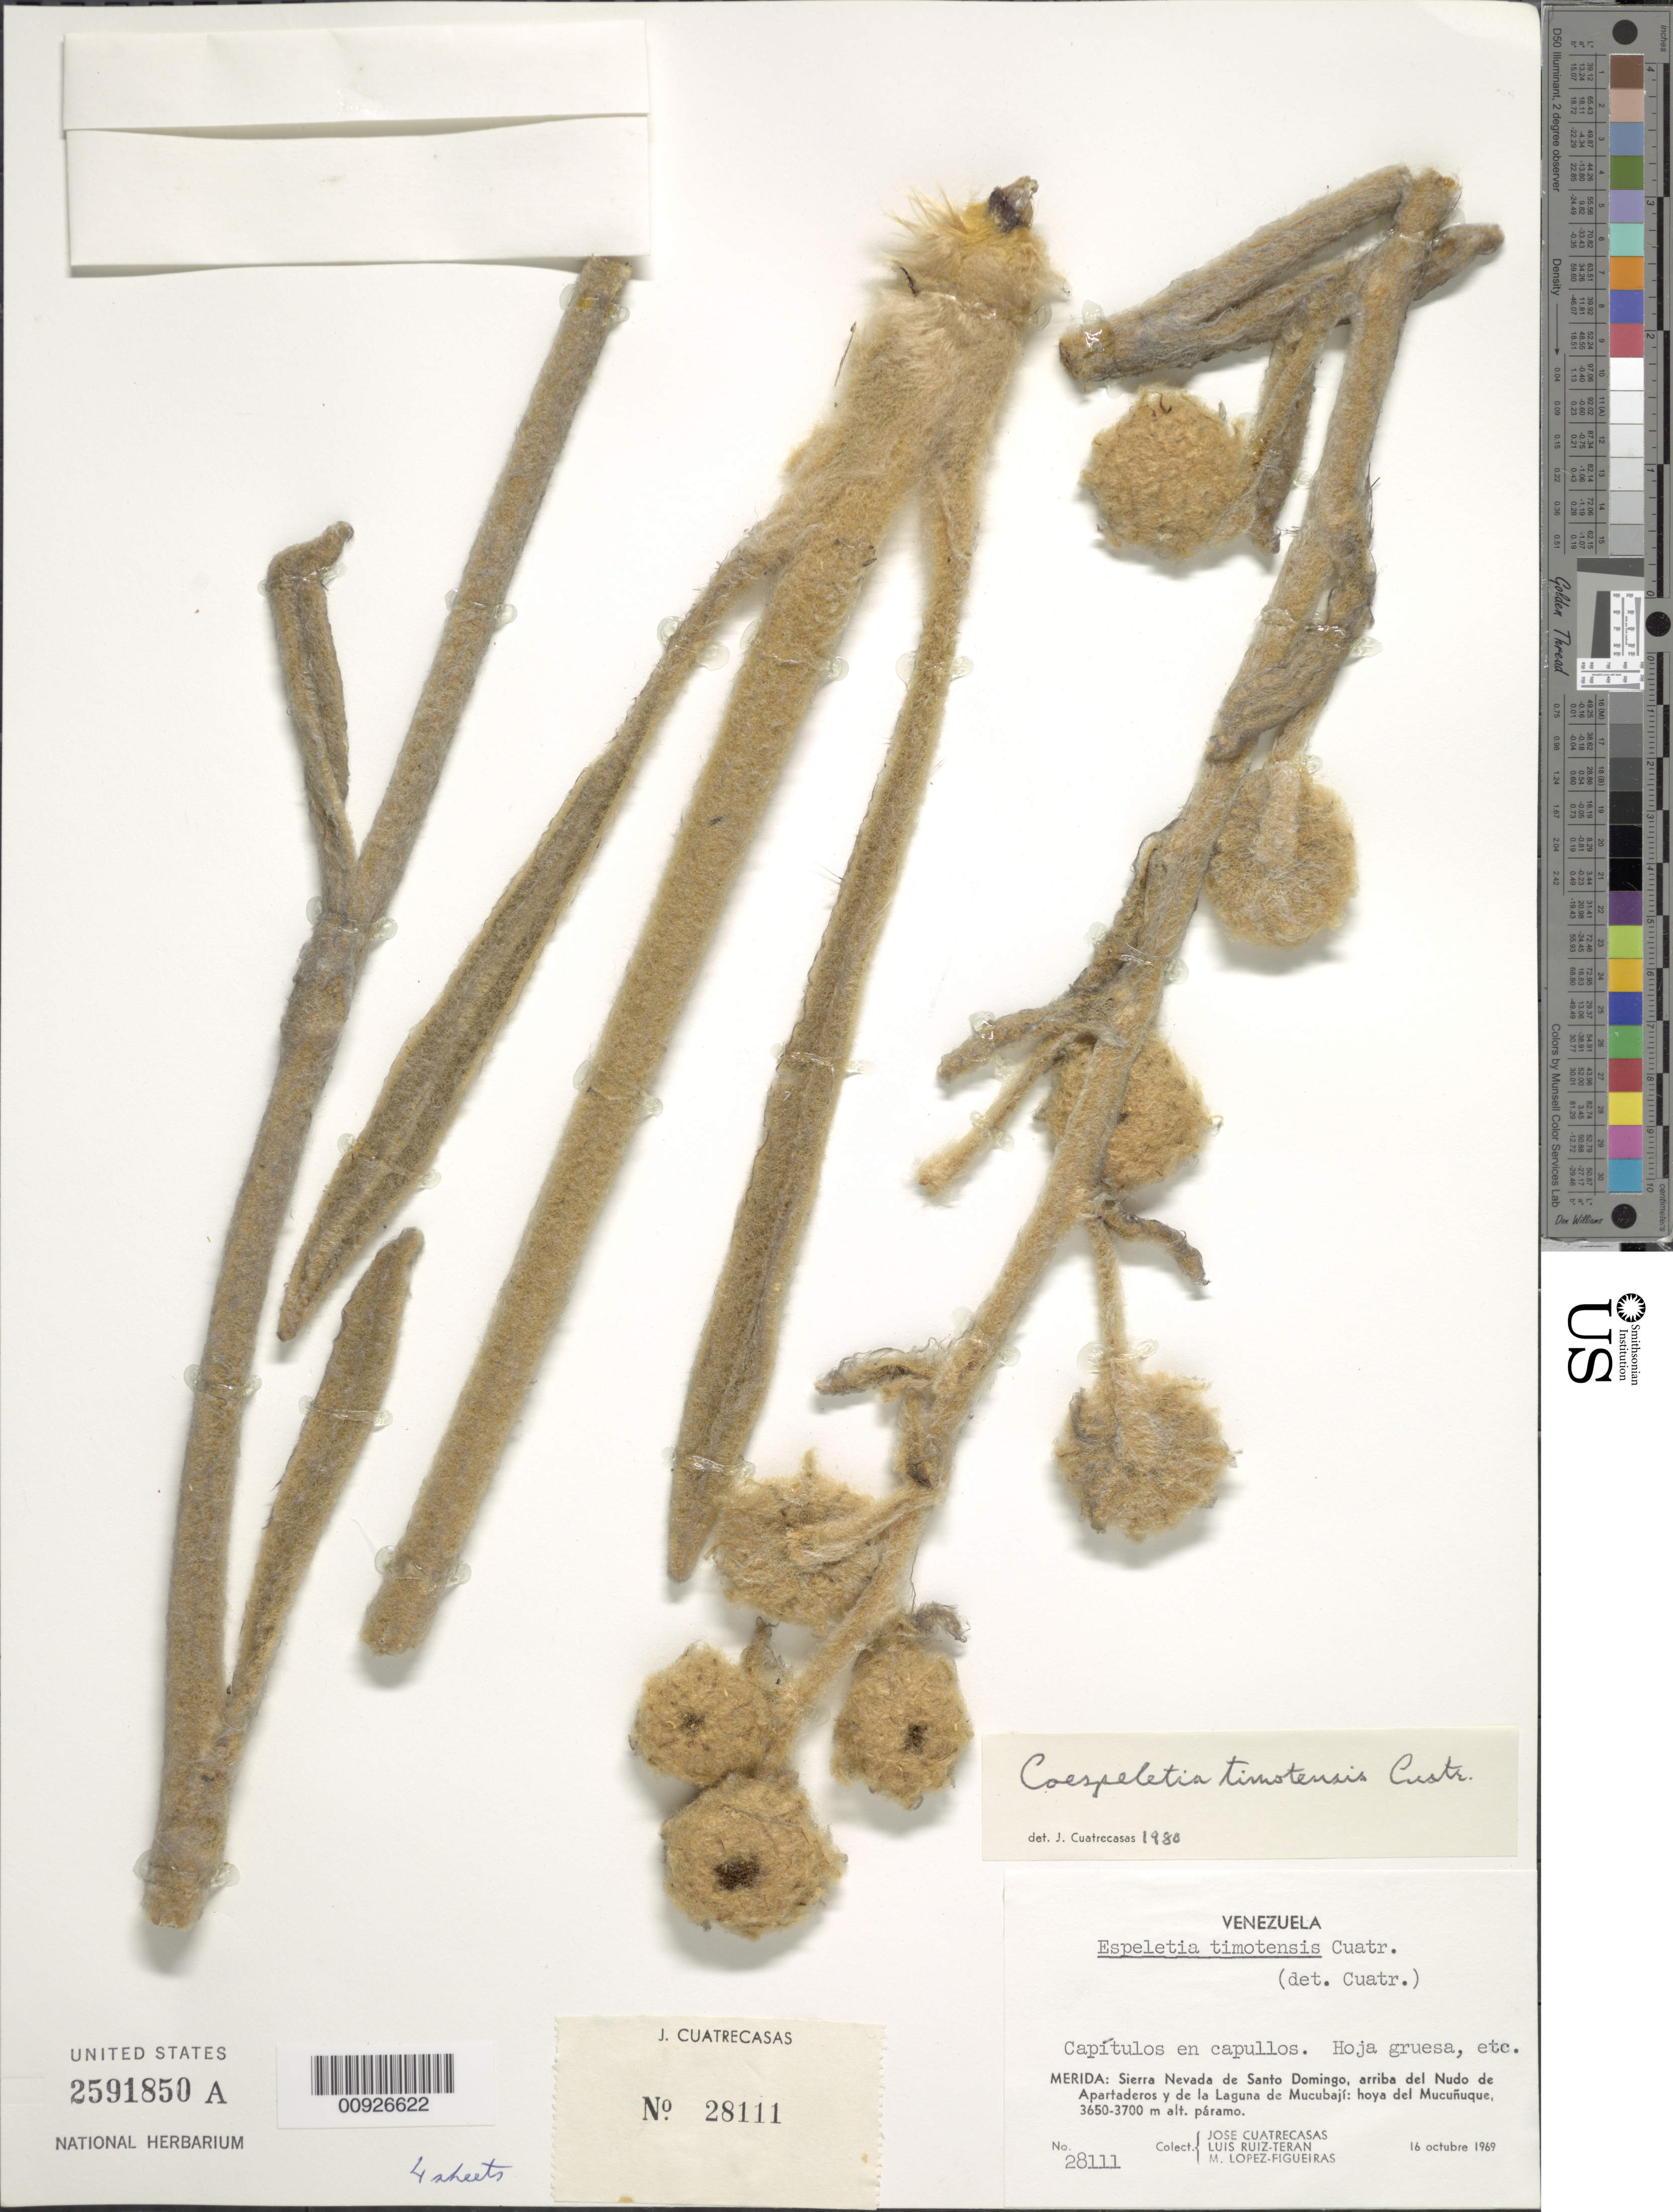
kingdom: Plantae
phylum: Tracheophyta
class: Magnoliopsida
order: Asterales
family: Asteraceae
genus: Coespeletia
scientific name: Coespeletia timotensis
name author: (Cuatrec.) Cuatrec.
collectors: J. Cuatrecasas, L. E. Ruíz-Terán & M. López Figueiras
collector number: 28111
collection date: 1969-10-16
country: Venezuela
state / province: Mérida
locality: Sierra Nevada de Santo Domingo, arriba del Nudo de Apartaderos y de la Laguna de Mucubají: hoya del Mucuñuque.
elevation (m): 3650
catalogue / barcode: US 2591850A